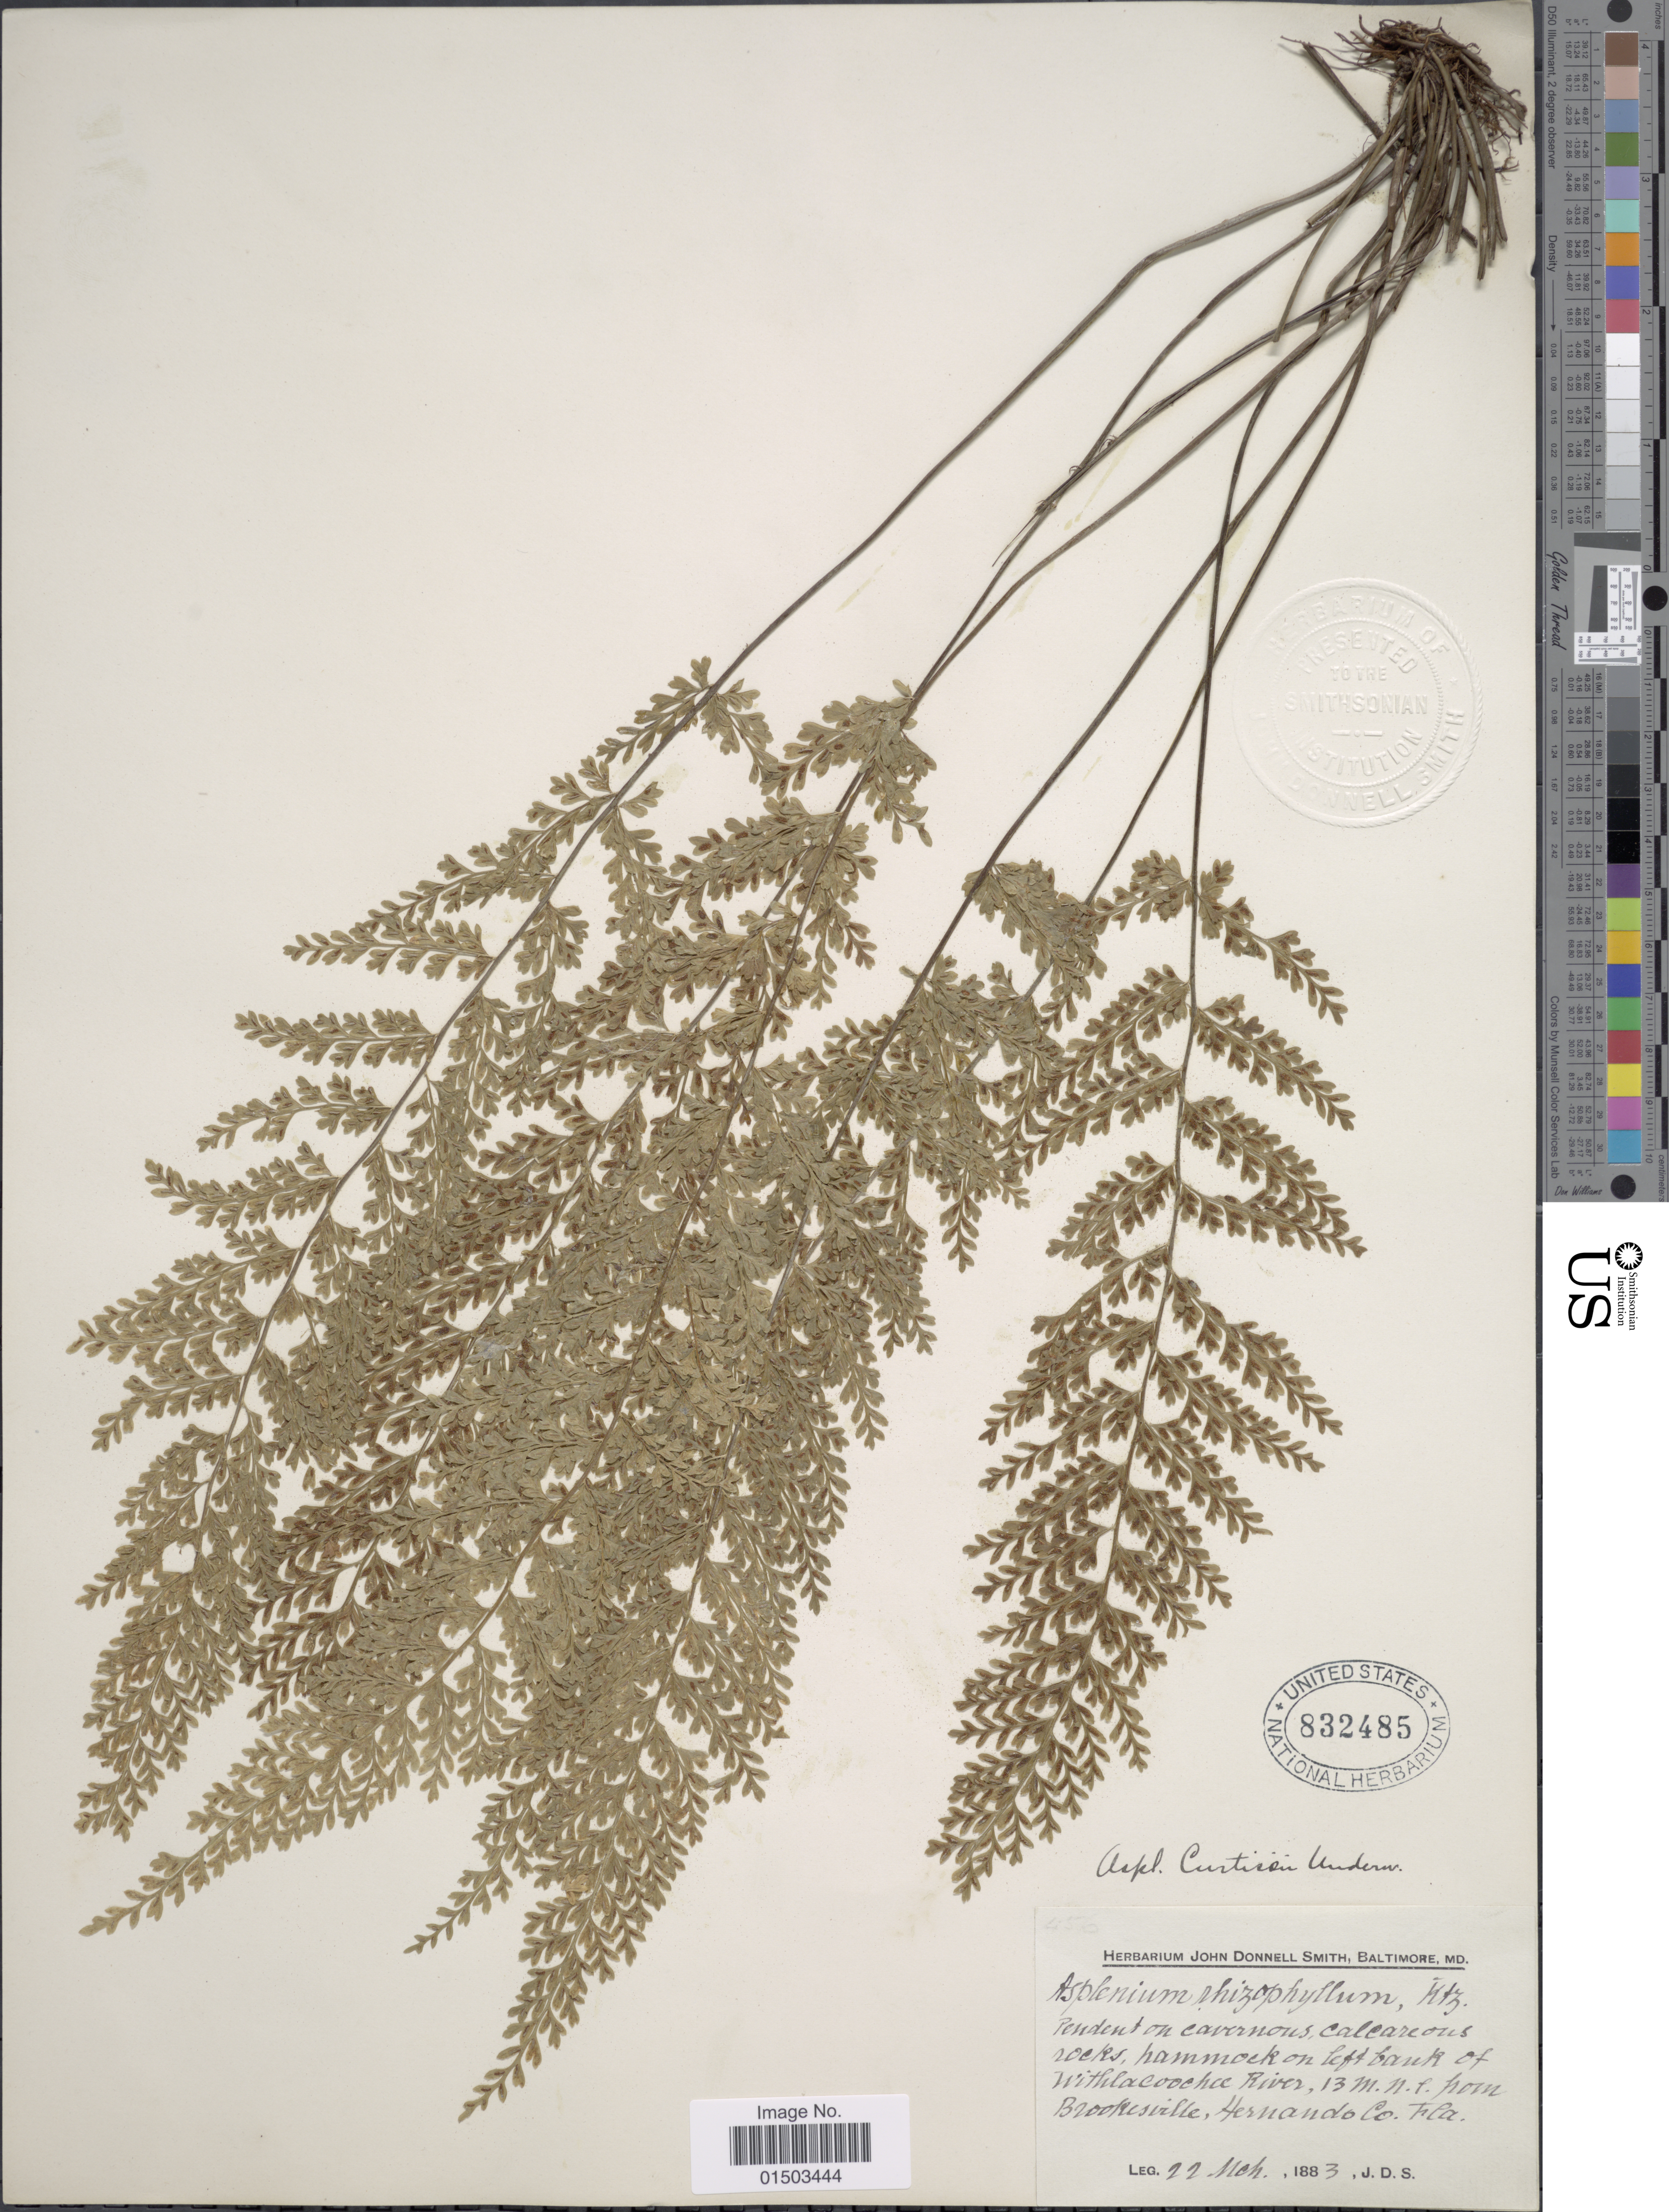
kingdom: Plantae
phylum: Tracheophyta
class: Polypodiopsida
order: Polypodiales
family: Aspleniaceae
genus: Asplenium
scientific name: Asplenium curtissii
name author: Underw.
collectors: J. Donnell Smith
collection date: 1883-03-22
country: United States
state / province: Florida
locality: Hammock on left bank of Withlacoochee River, 13 m.n.e. from Brookesville, Hernando Co. Fla.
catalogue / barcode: US 832485